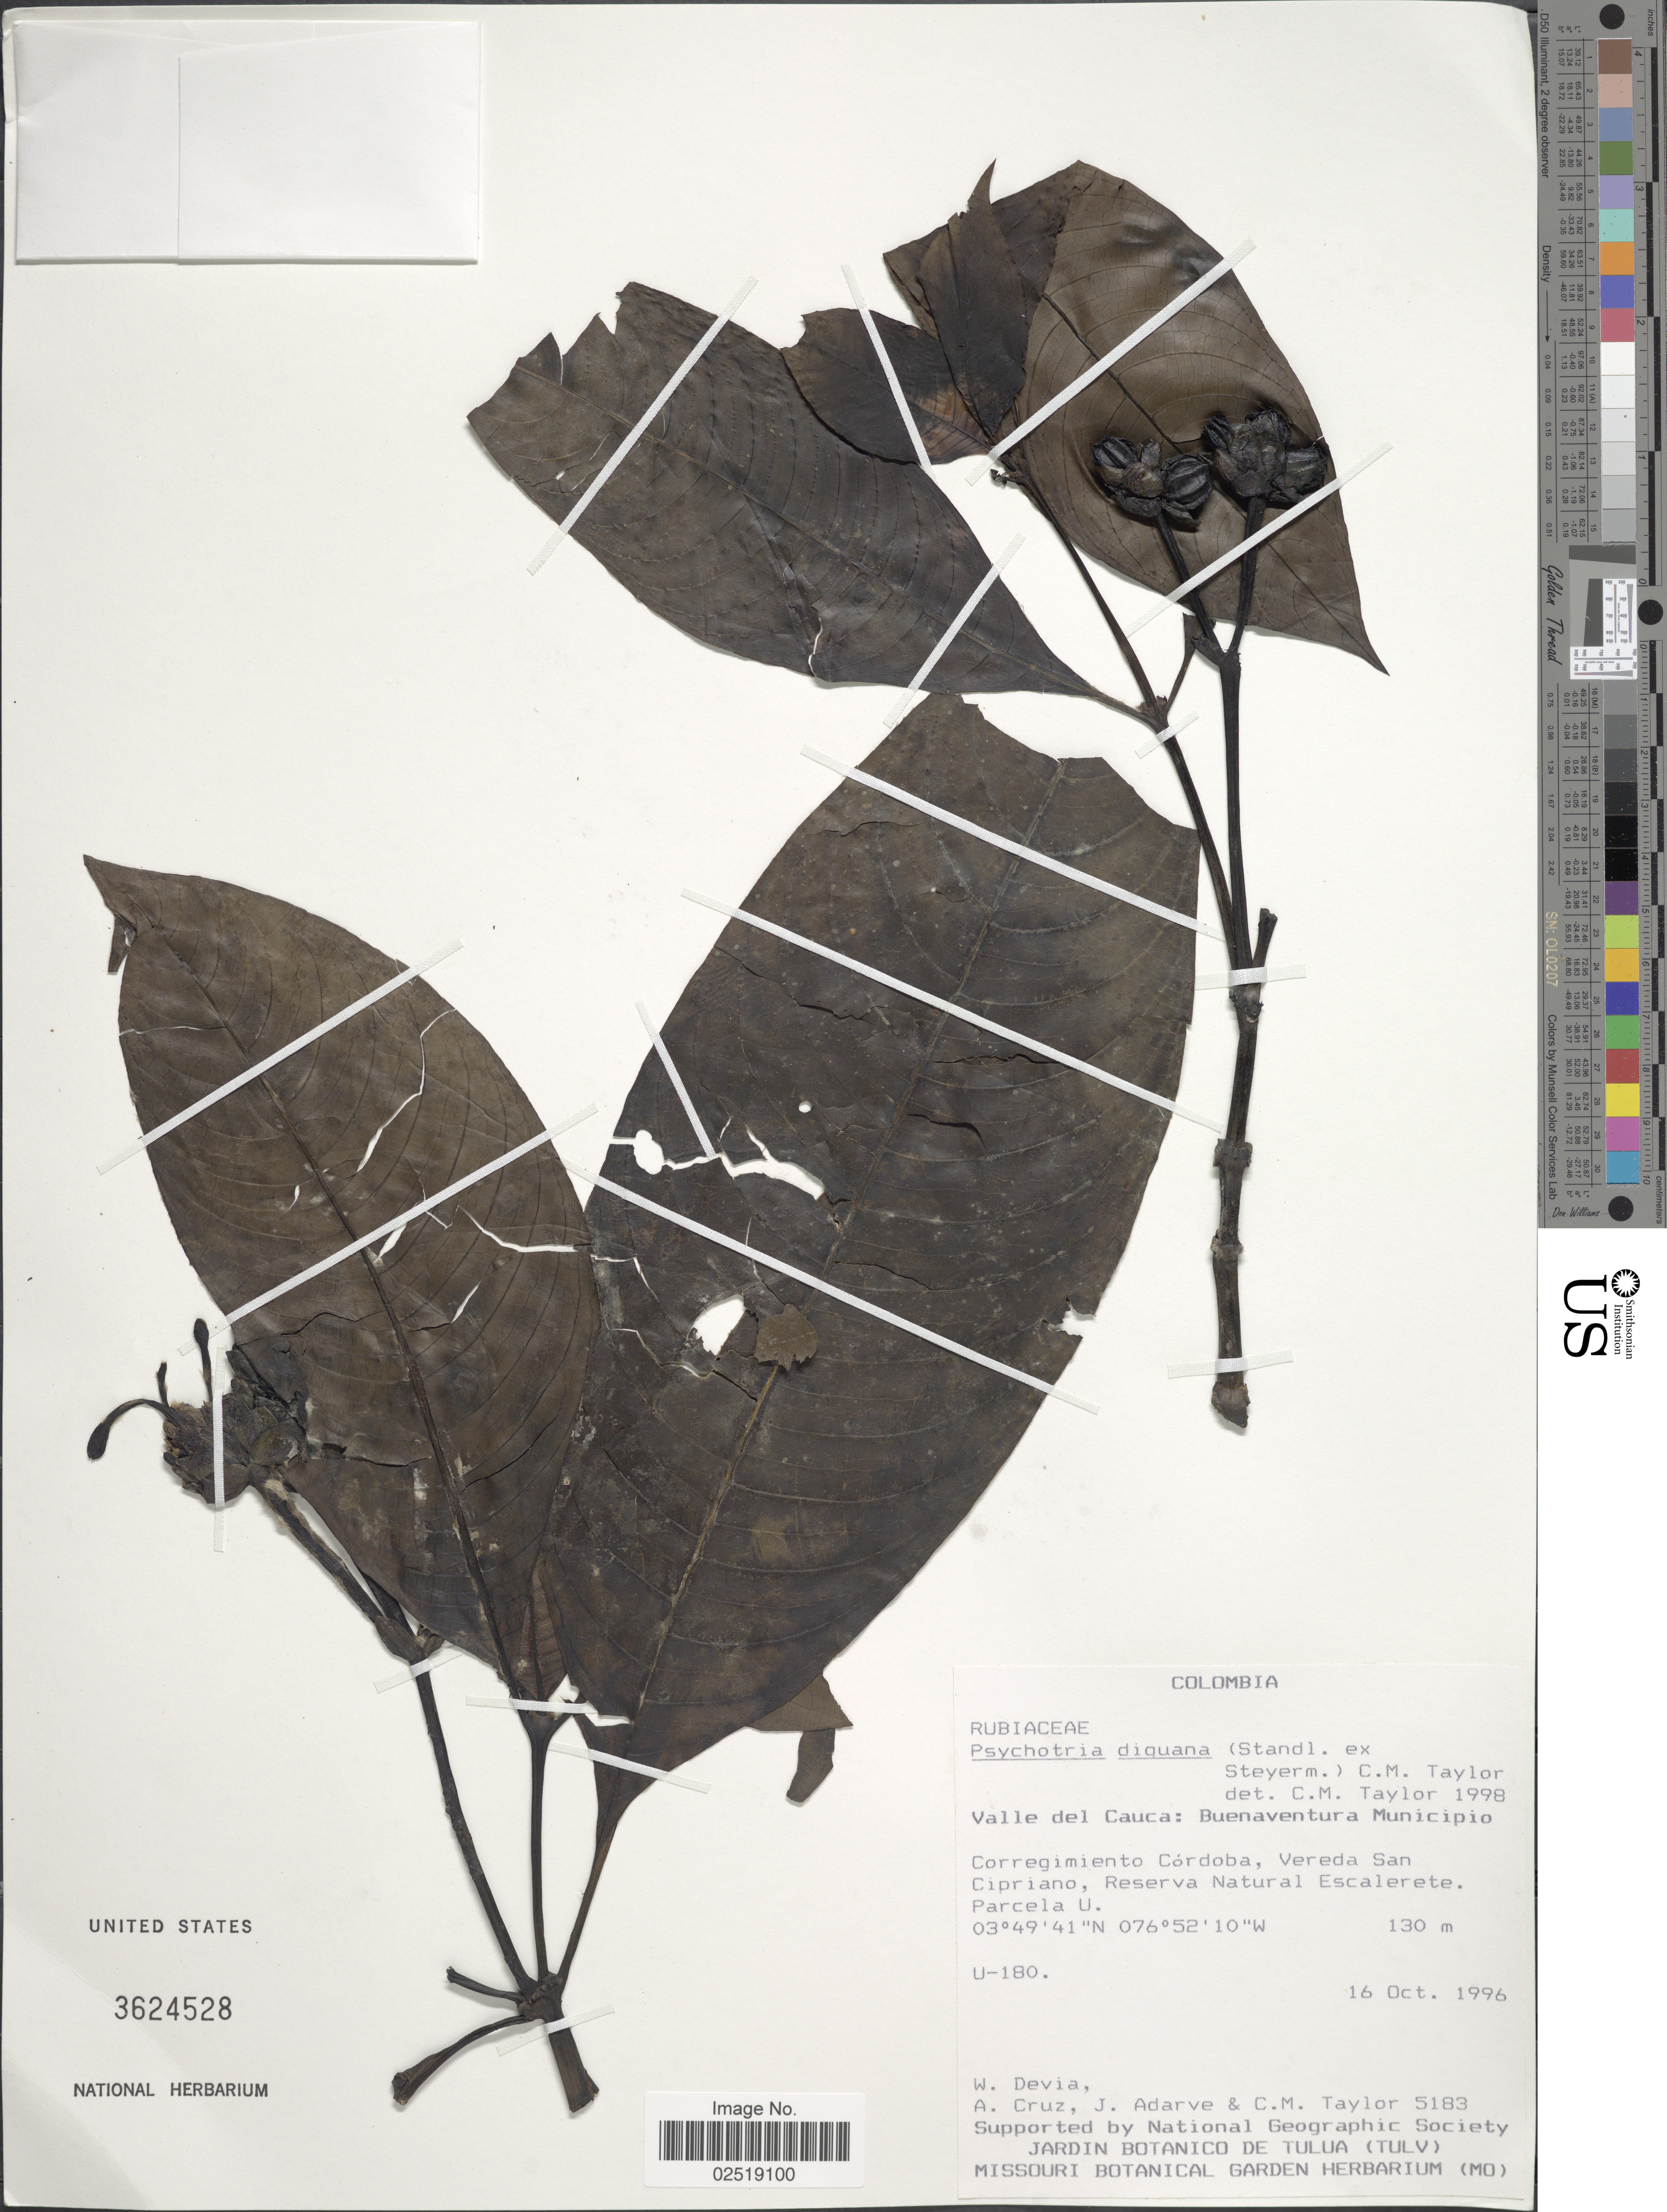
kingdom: Plantae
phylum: Tracheophyta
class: Magnoliopsida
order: Gentianales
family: Rubiaceae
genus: Psychotria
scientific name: Psychotria diguana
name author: (Standl. ex Steyerm.) C.M. Taylor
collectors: W. Devia, A. Cruz, J. B. Adarve & C. M. Taylor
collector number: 5183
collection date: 1996-10-16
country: Colombia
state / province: Valle del Cauca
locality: Valle del Cauca: Buenaventura Municipio. Corregimiento Cordoba, Vereda San Cipriano, Reserva Natural Escalerete. Parcela U.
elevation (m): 130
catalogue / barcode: US 3624528